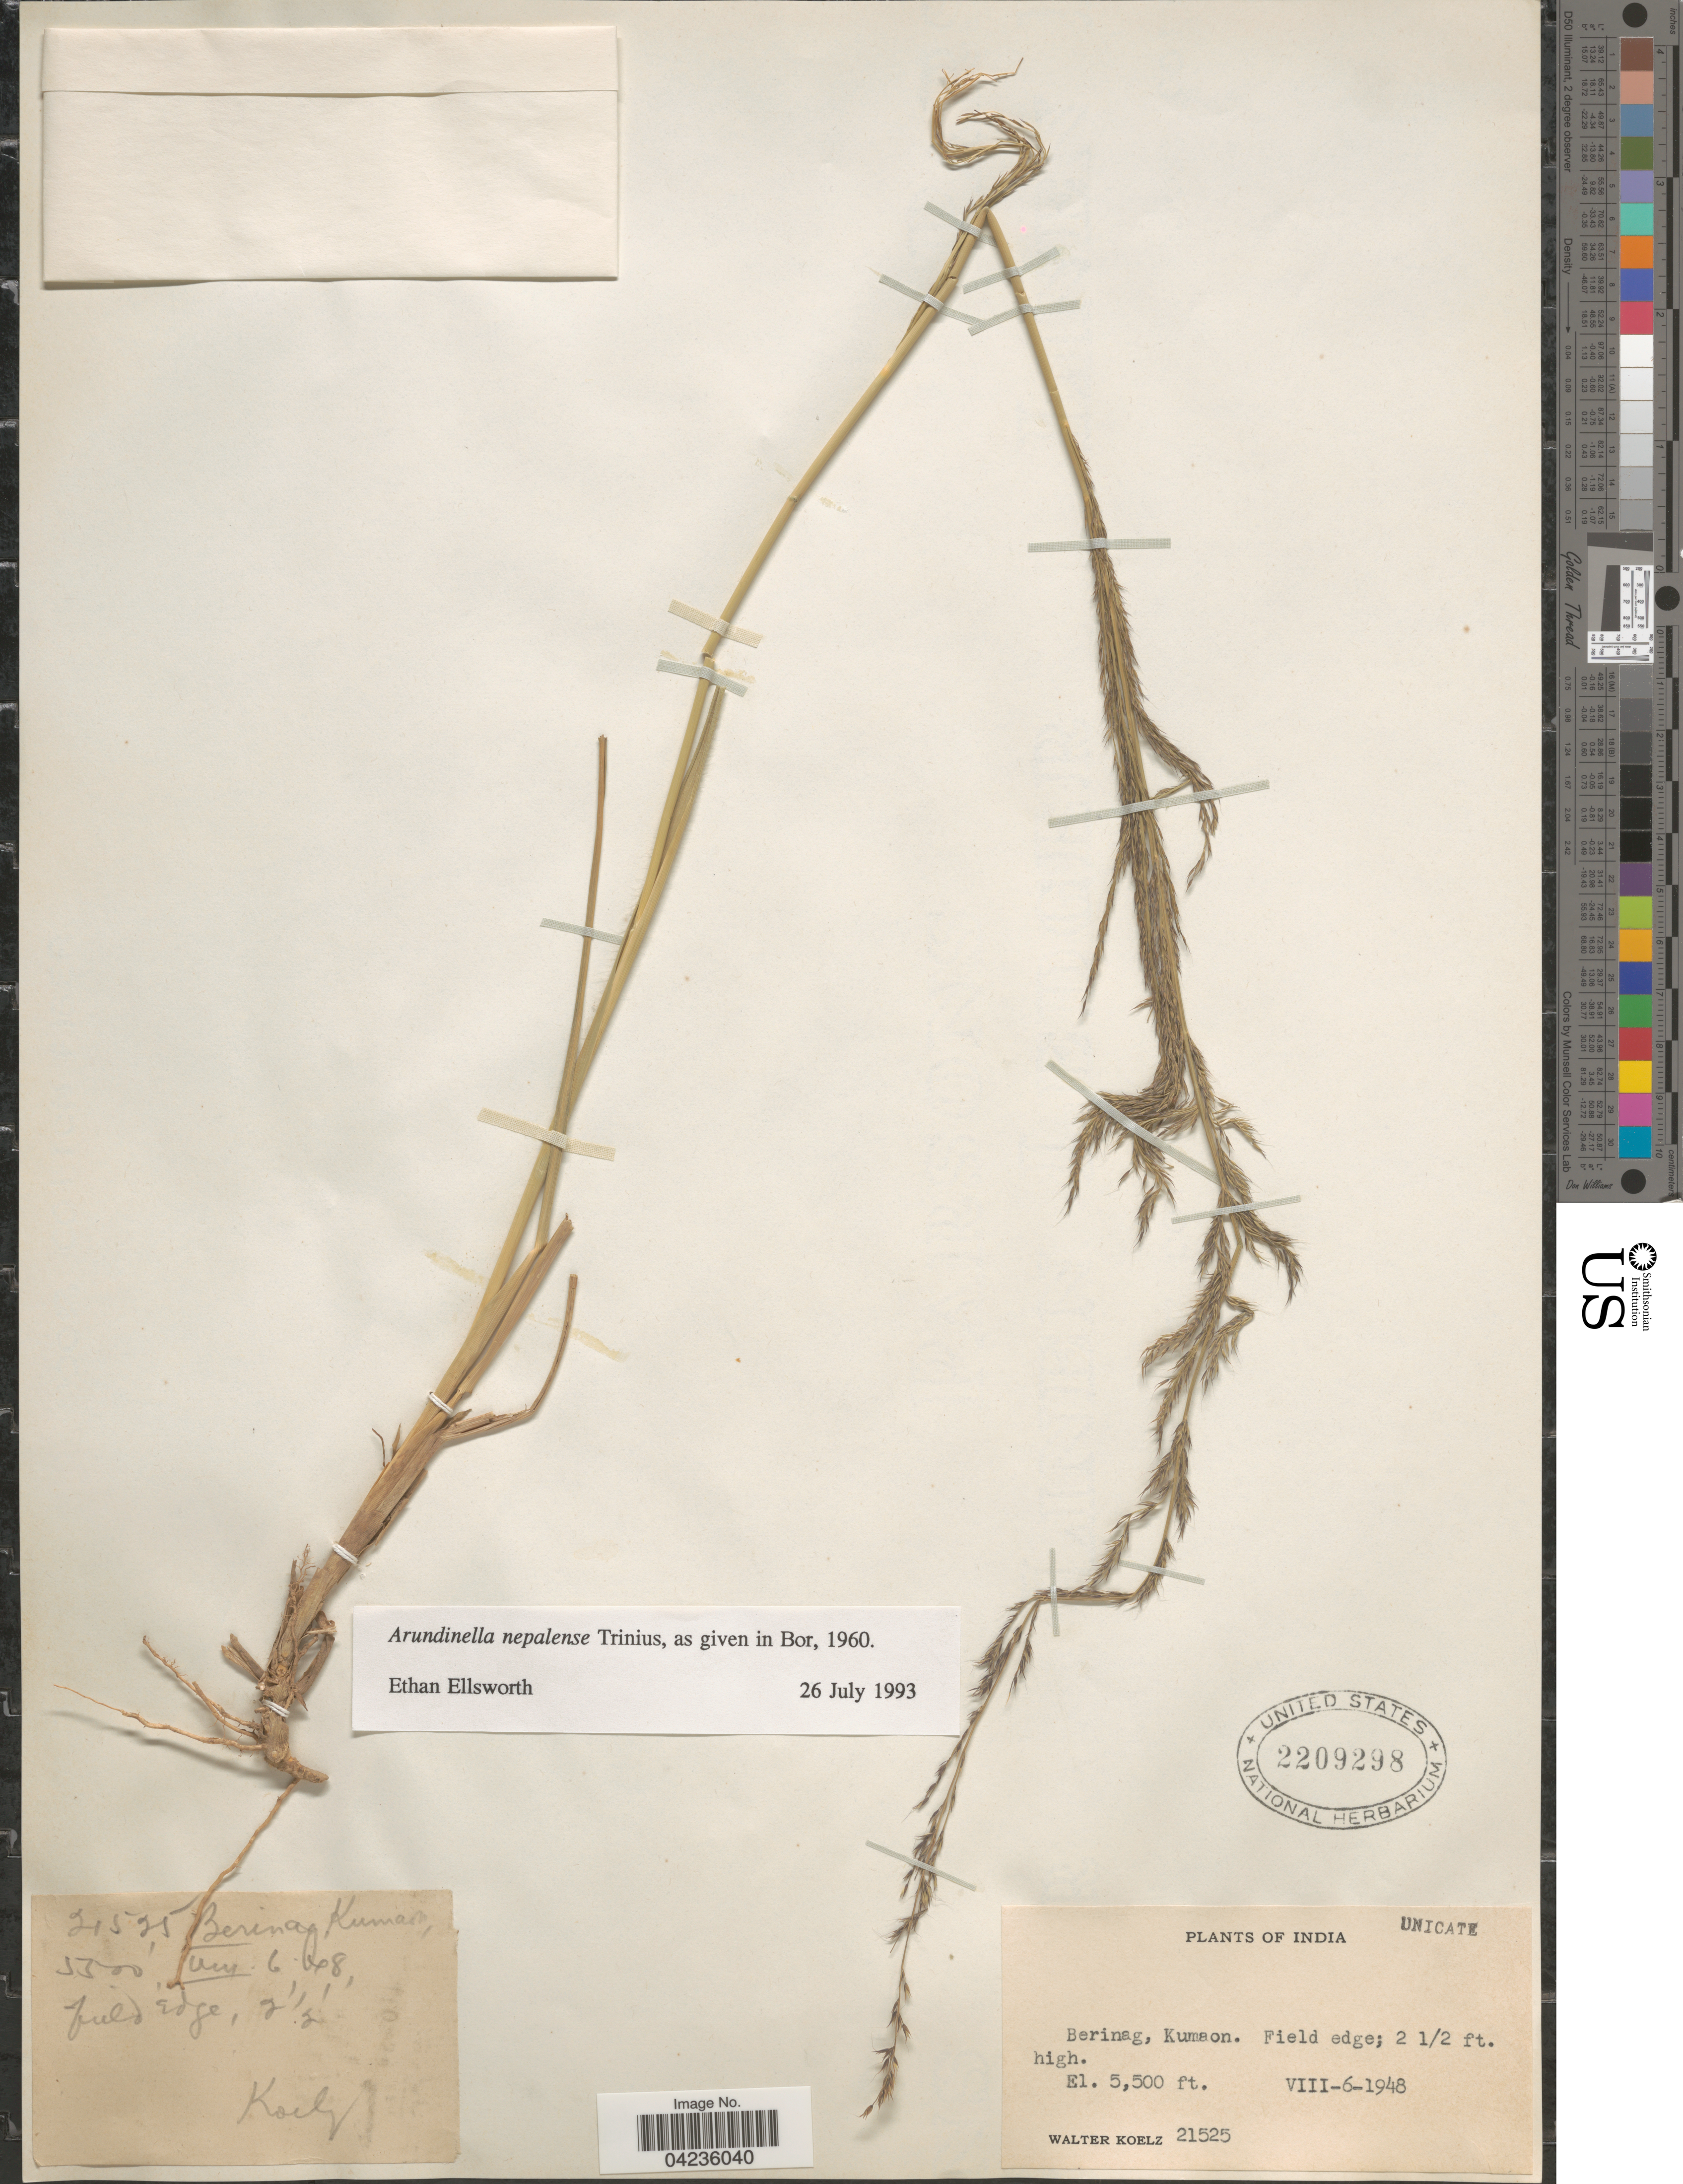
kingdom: Plantae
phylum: Tracheophyta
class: Liliopsida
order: Poales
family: Poaceae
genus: Arundinella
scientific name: Arundinella nepalensis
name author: Trin.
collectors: W. N. Koelz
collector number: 21525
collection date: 1948-08-06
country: India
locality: Berinag, Kumaon.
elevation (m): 1676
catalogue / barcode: US 2209298